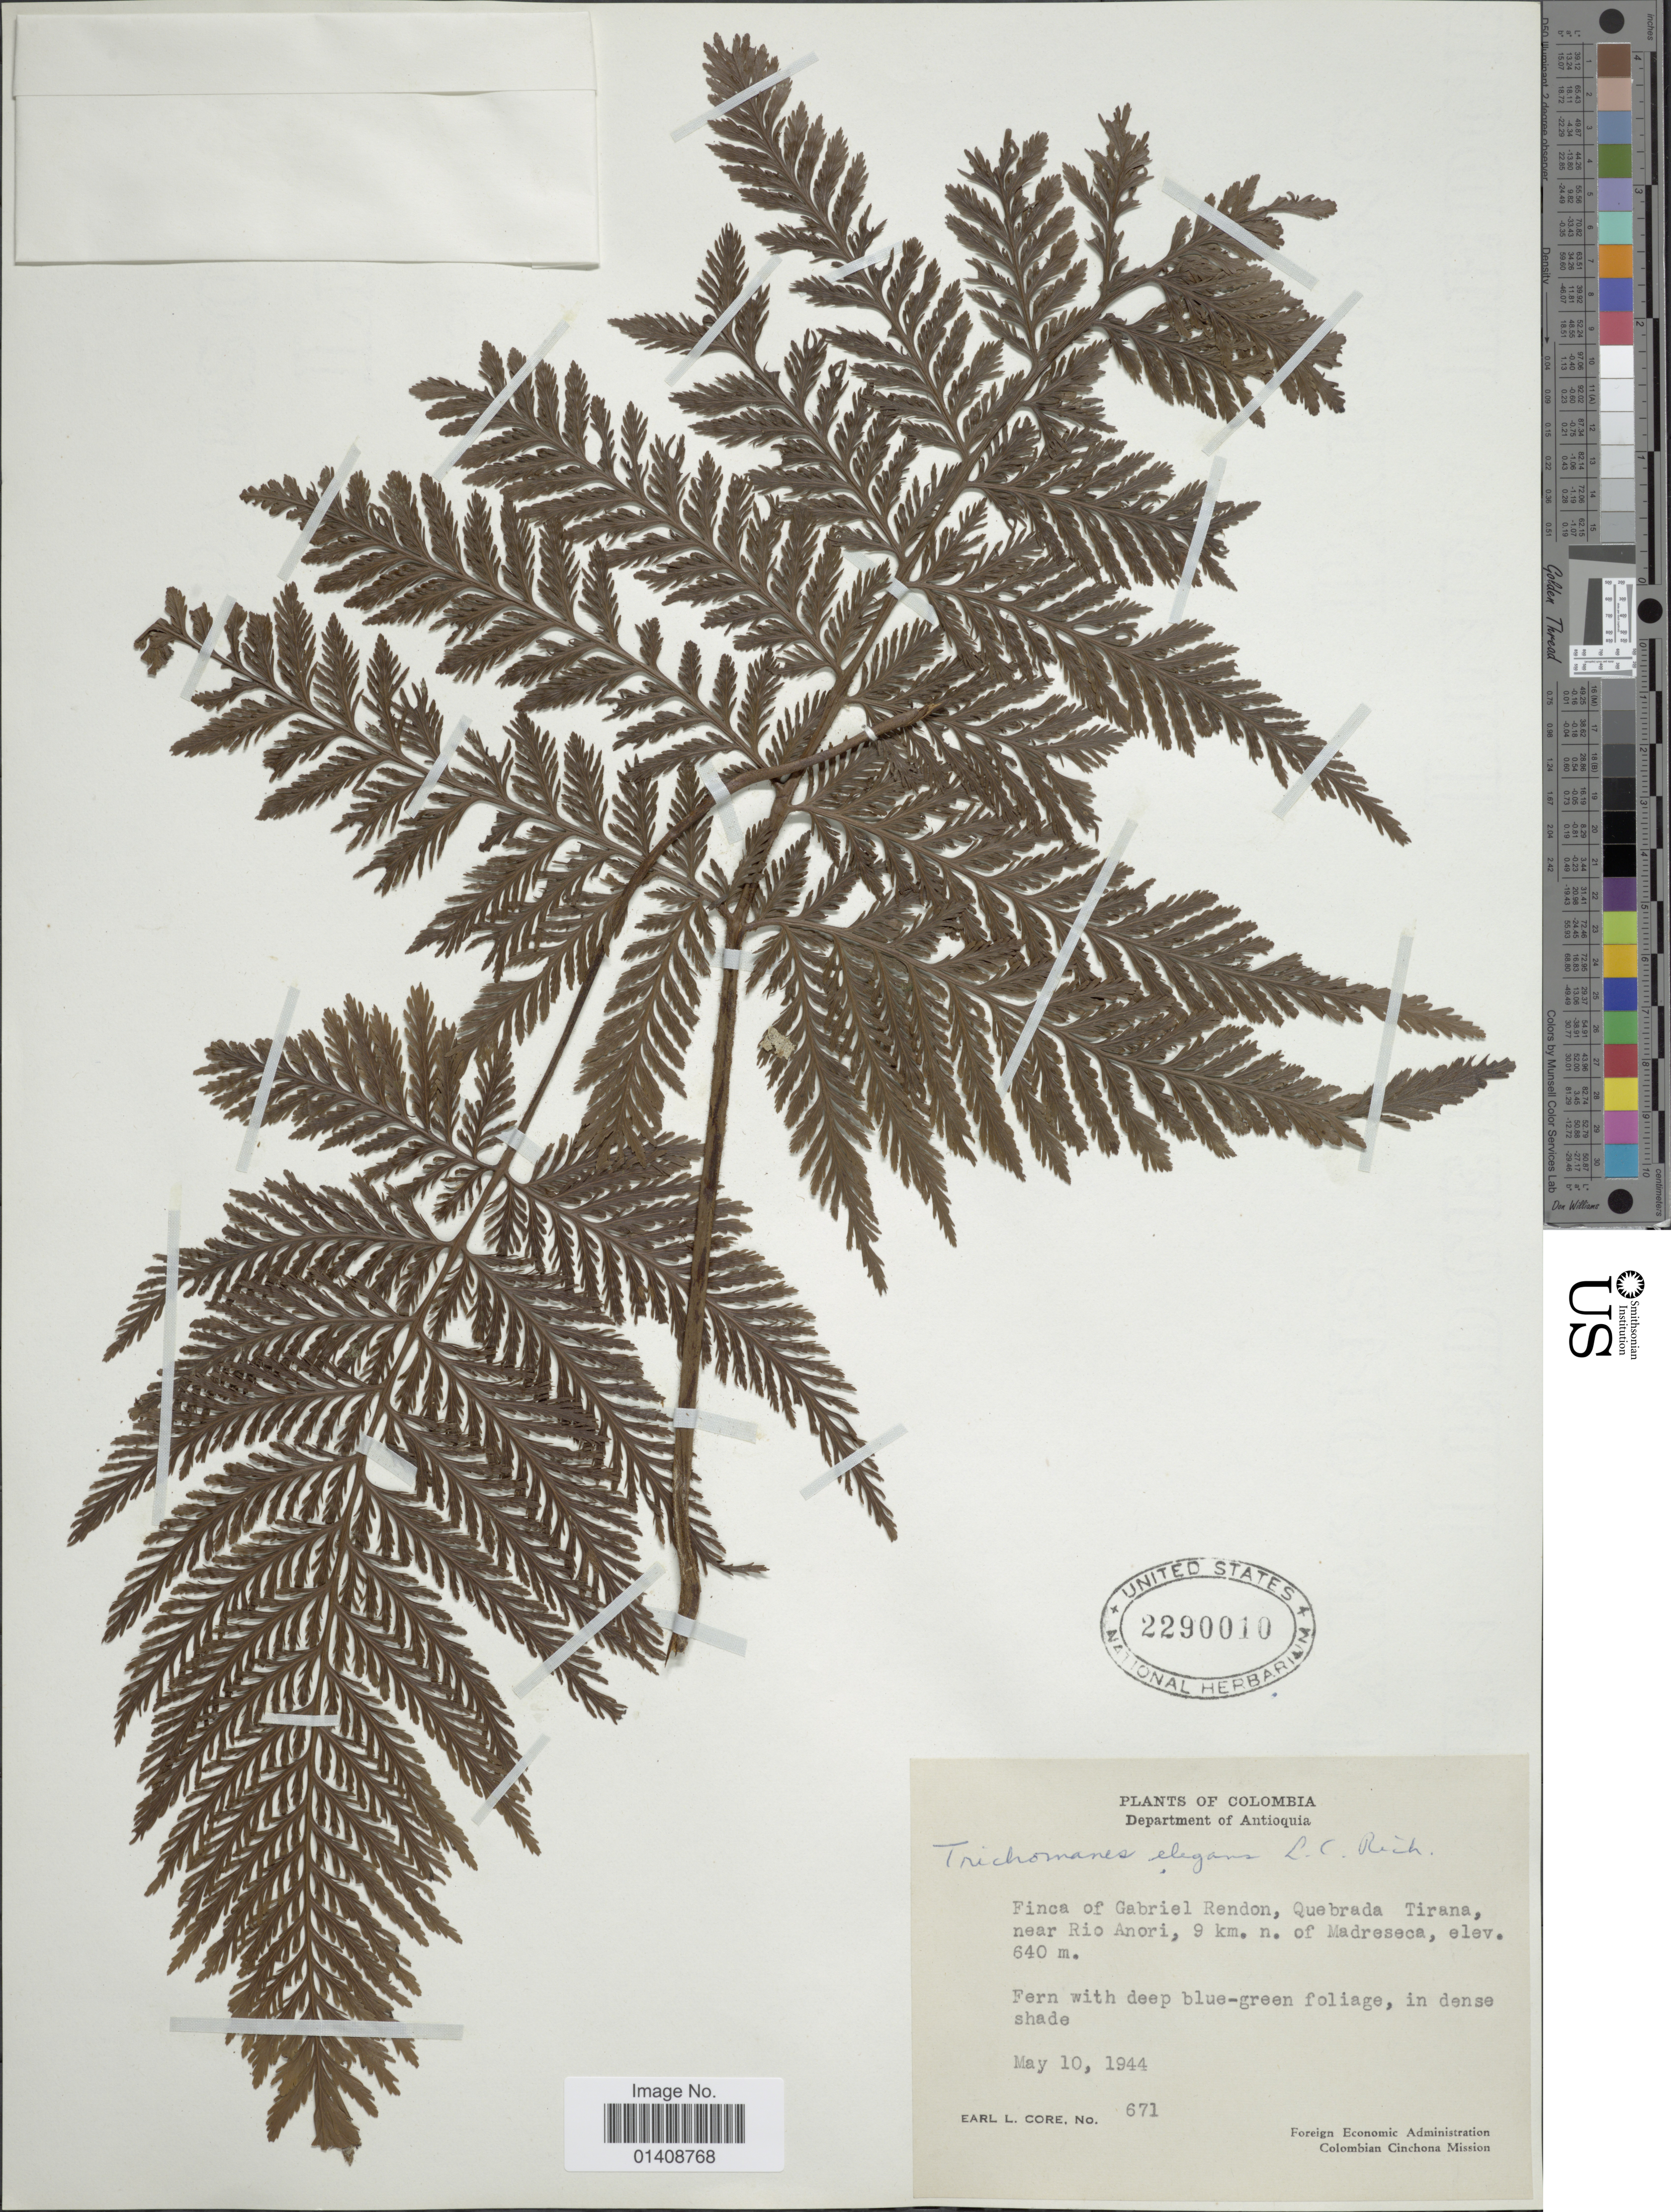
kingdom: Plantae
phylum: Tracheophyta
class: Polypodiopsida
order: Hymenophyllales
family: Hymenophyllaceae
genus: Trichomanes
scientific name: Trichomanes elegans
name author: Rich.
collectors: E. L. Core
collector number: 671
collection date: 1944-05-10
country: Colombia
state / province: Antioquia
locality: Finca of Gabriel Rendon, Quebrada Tirana, near Rio Anori, 9 km. n. of Madreseca.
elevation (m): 640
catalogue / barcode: US 2290010